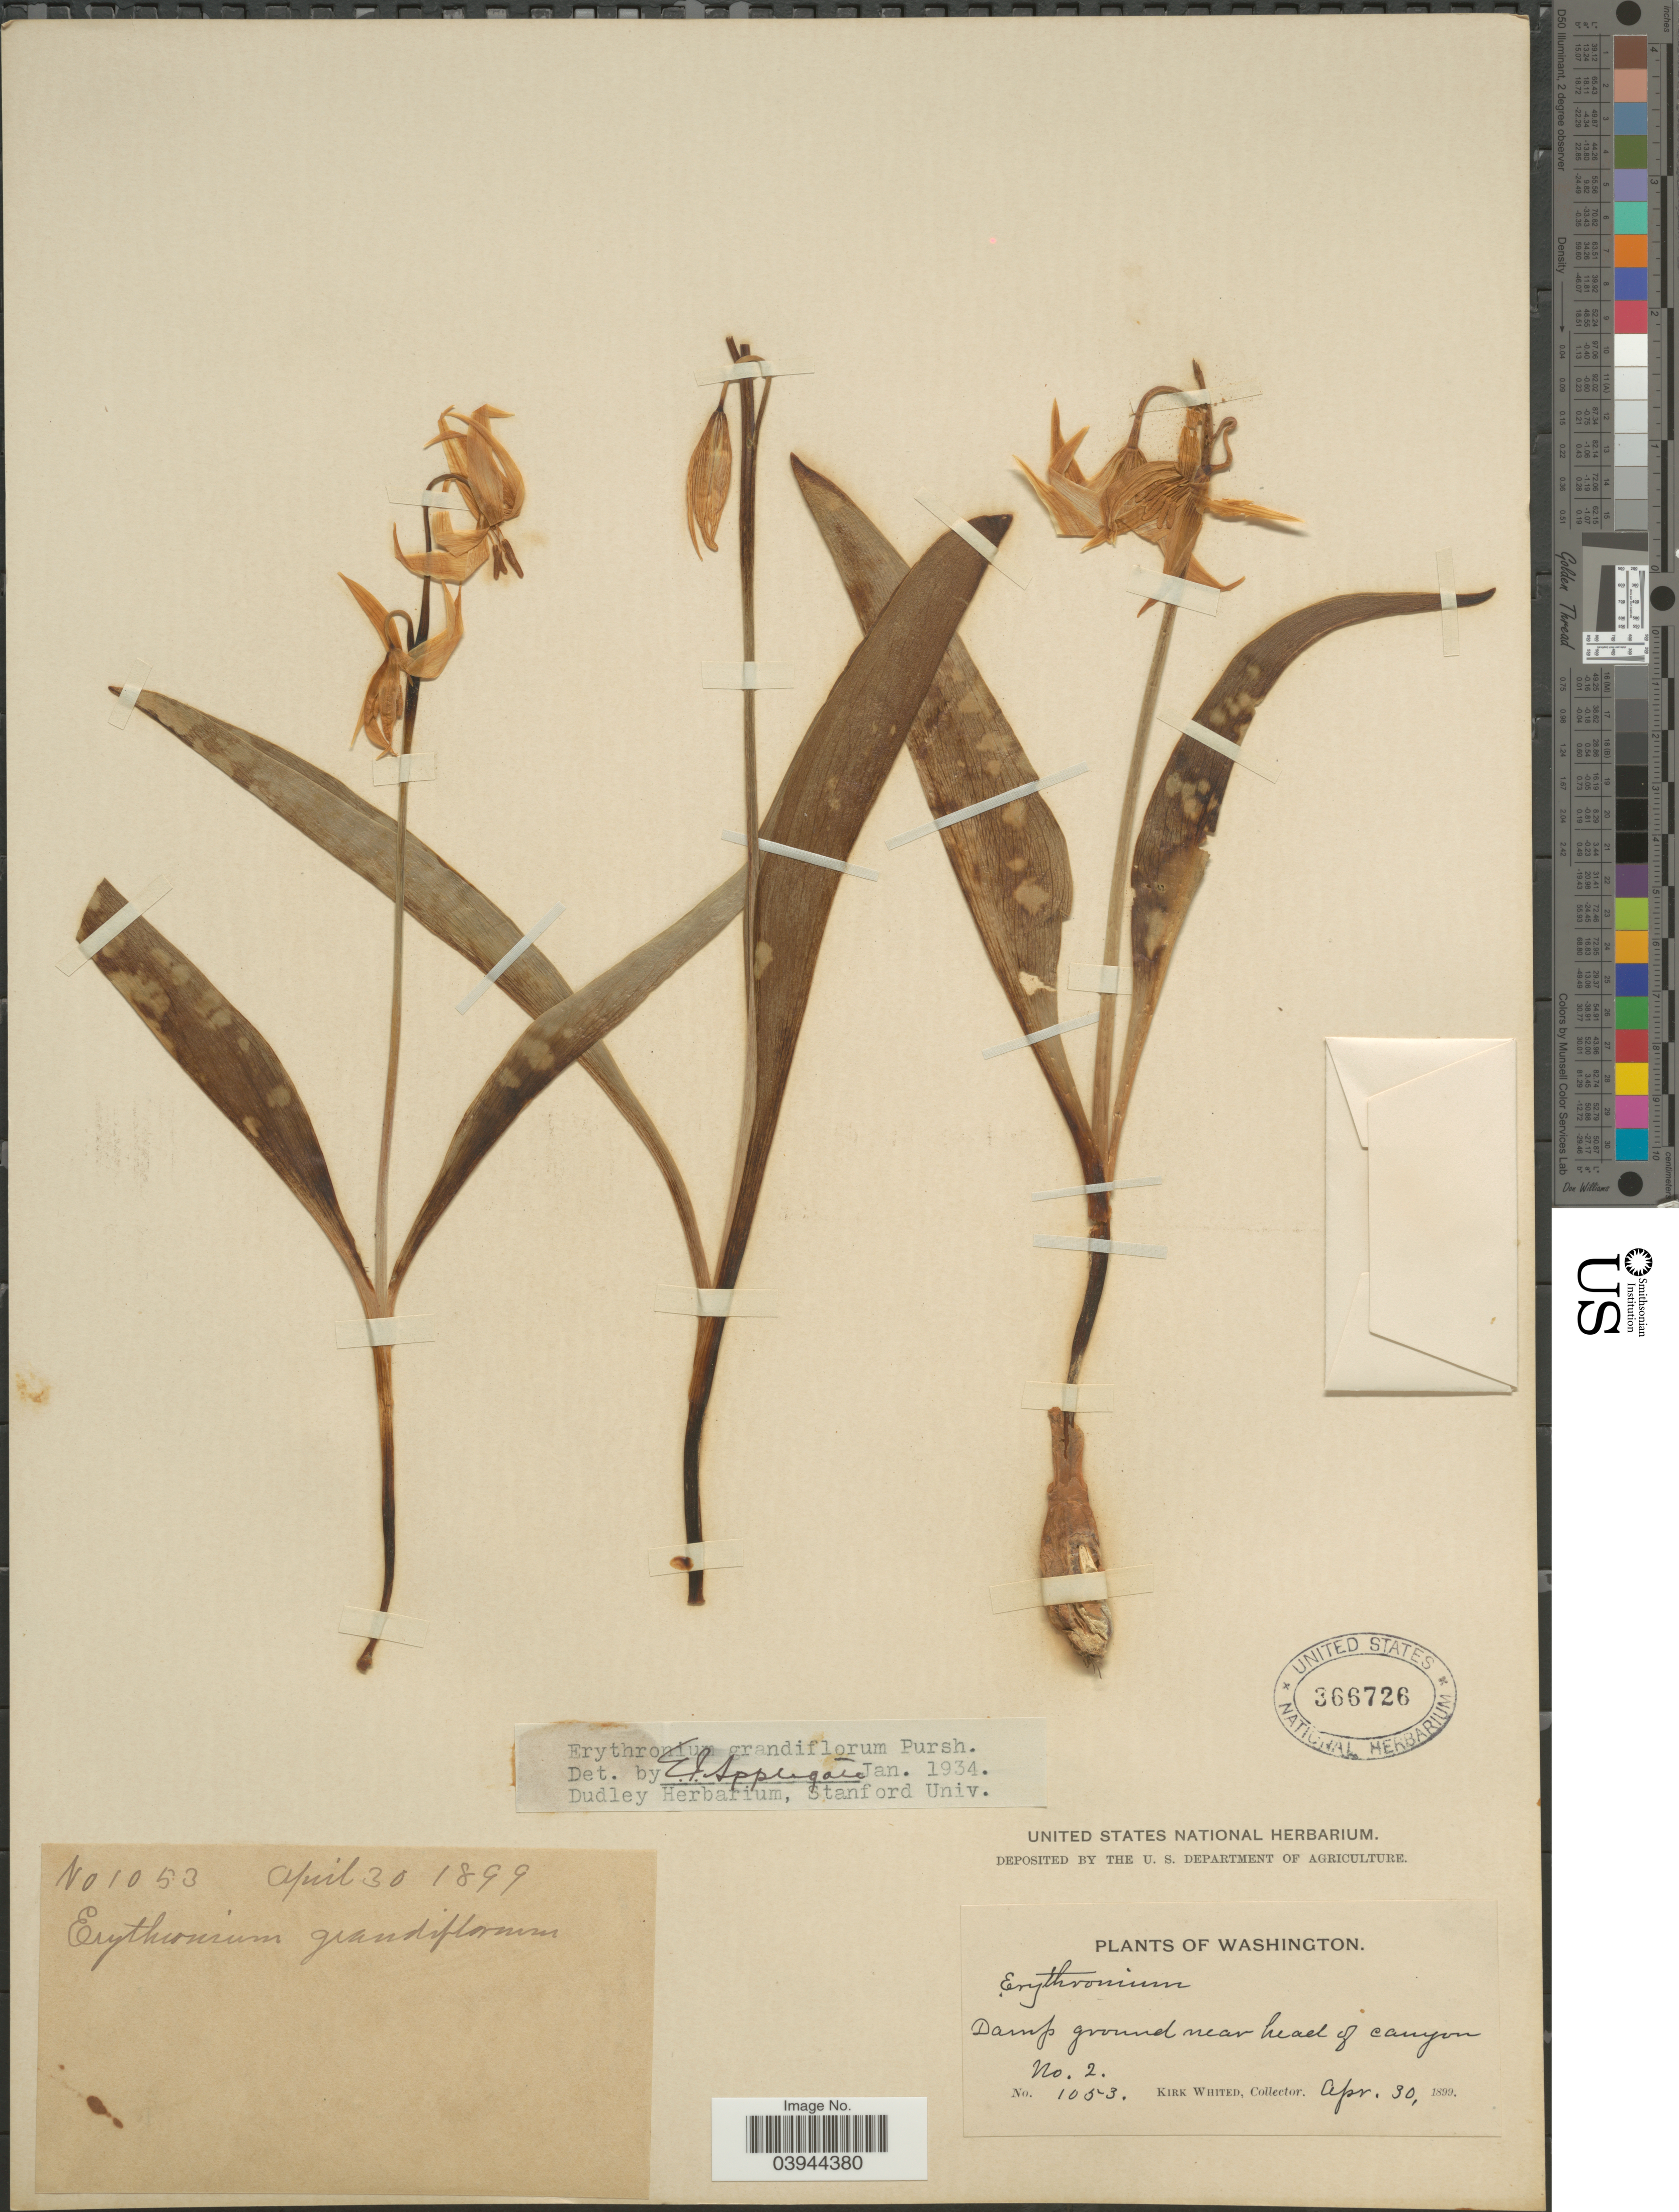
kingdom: Plantae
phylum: Tracheophyta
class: Liliopsida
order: Liliales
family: Liliaceae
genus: Erythronium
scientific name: Erythronium grandiflorum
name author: Pursh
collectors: K. Whited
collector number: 1053/2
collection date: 1899-04-30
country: United States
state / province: Washington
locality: Damp ground near head of canyon.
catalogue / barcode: US 366726